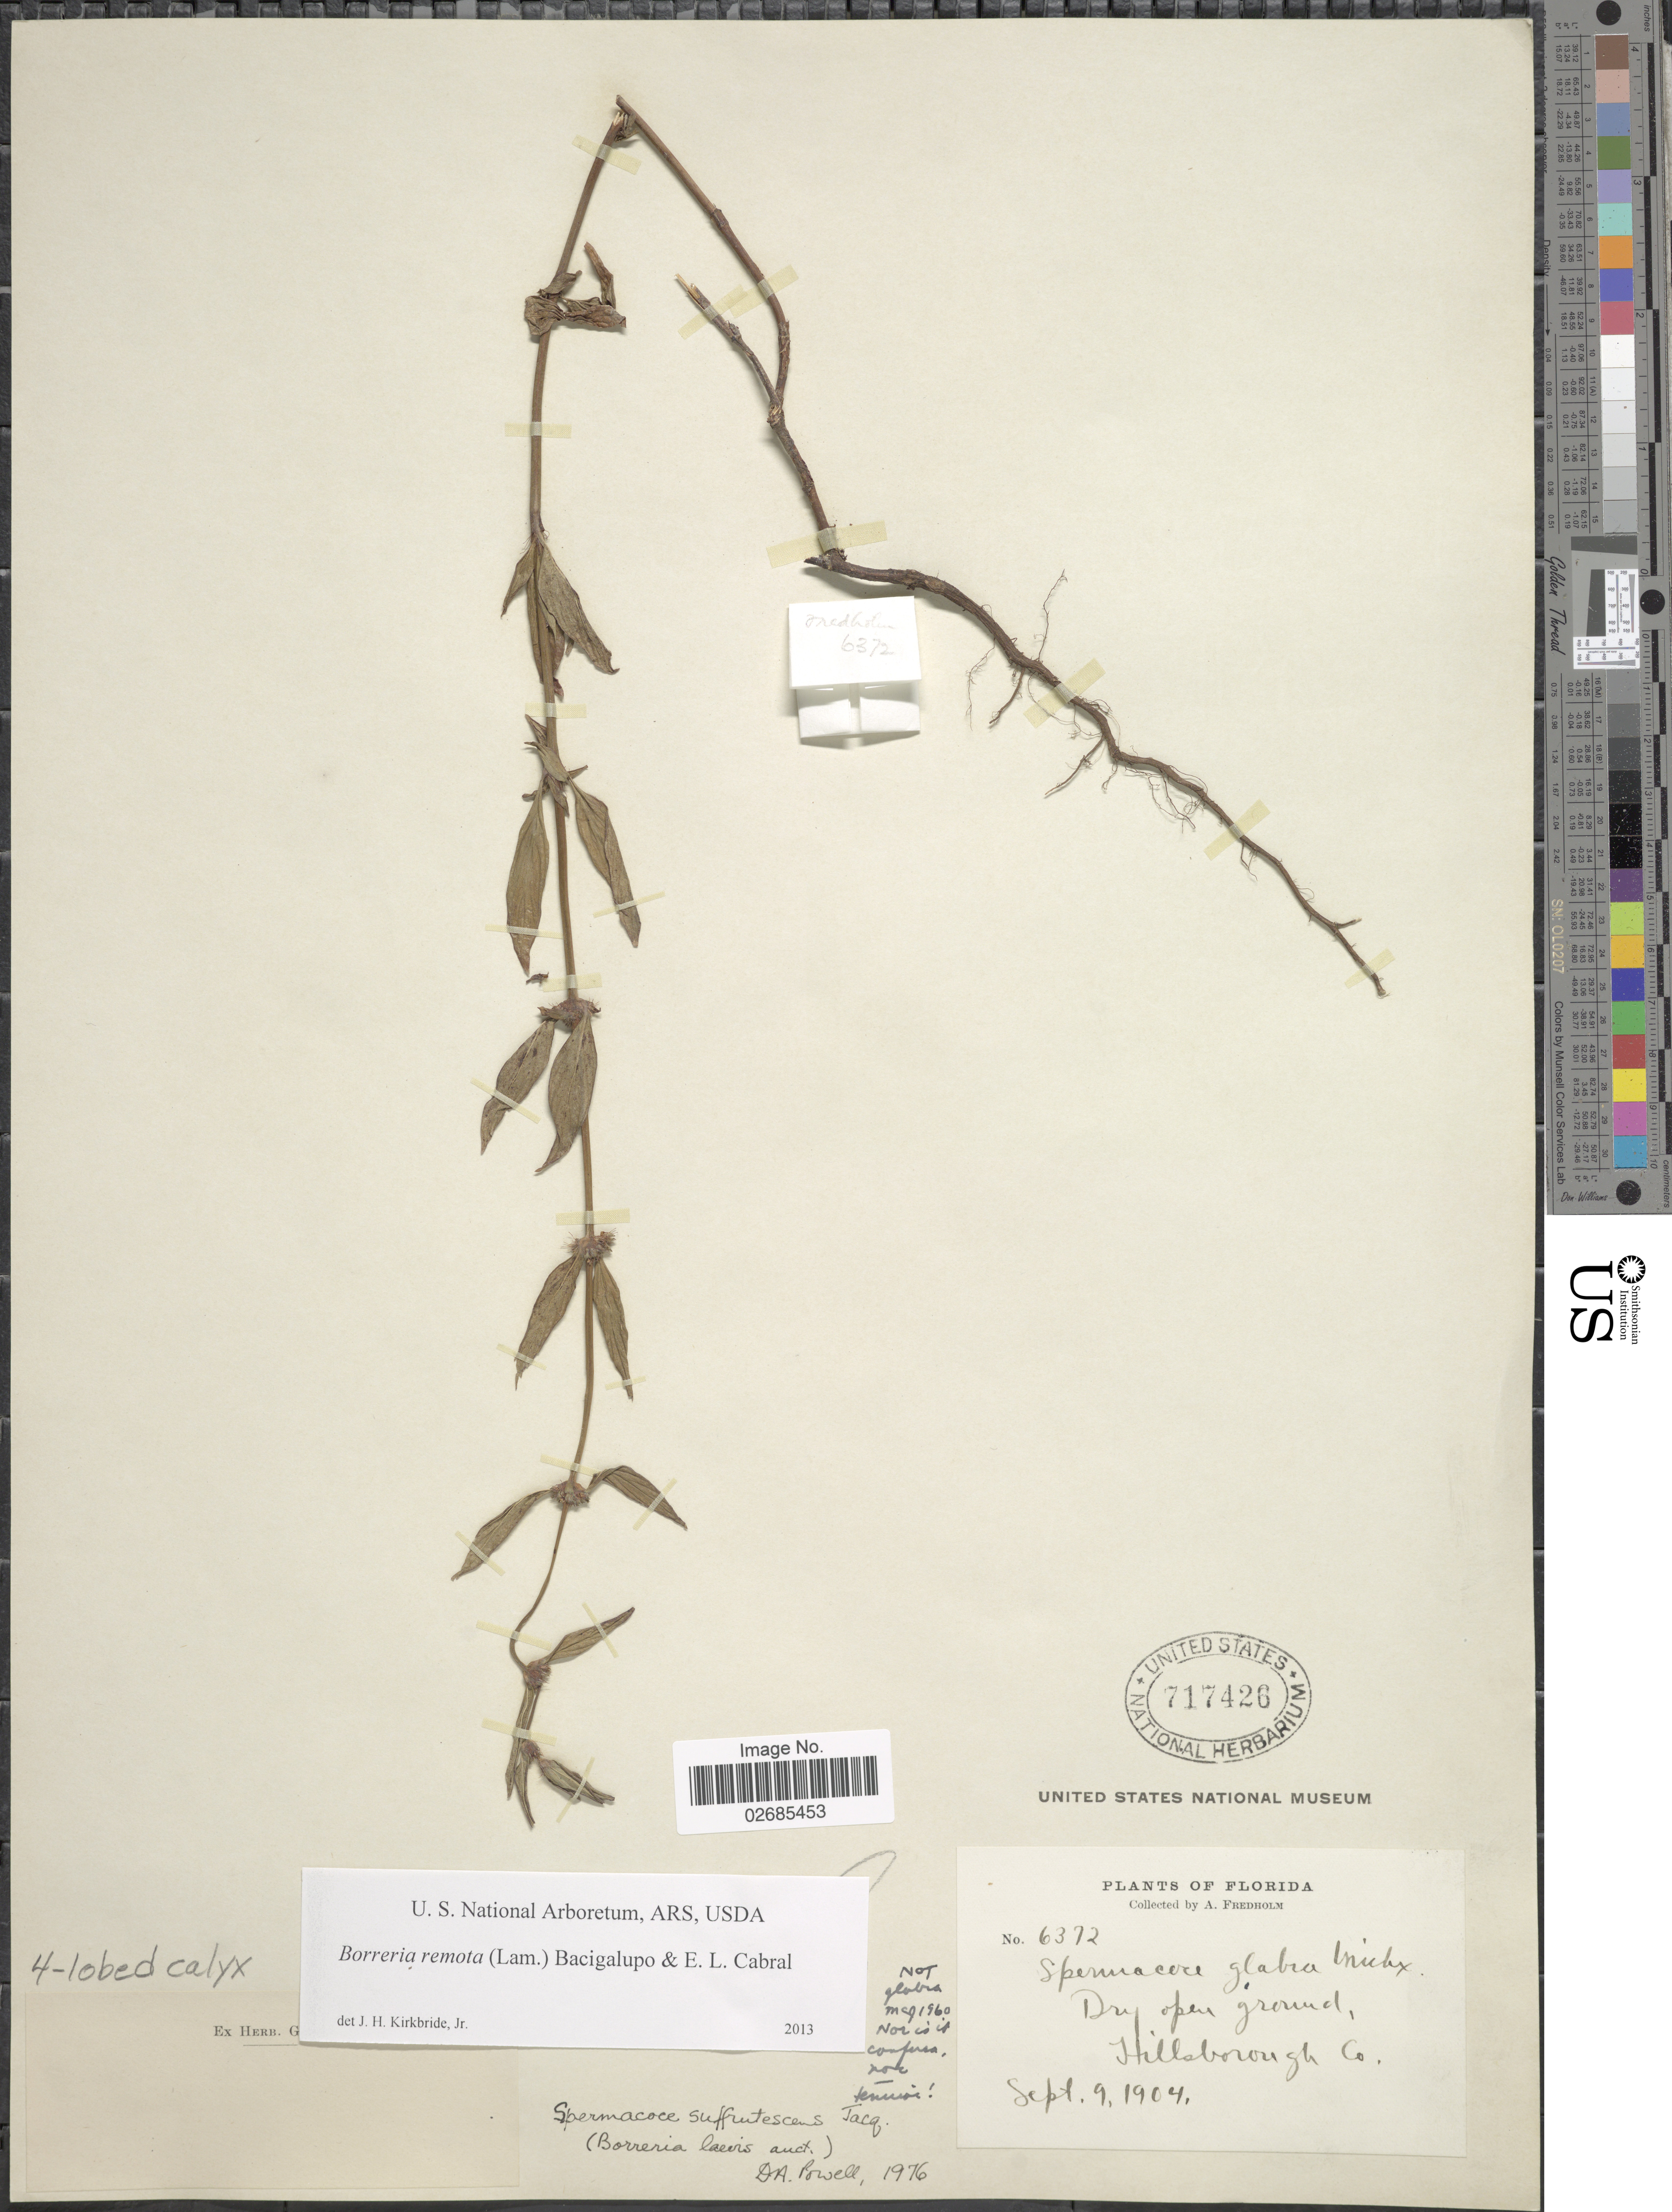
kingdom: Plantae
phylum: Tracheophyta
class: Magnoliopsida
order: Gentianales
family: Rubiaceae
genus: Borreria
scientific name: Borreria remota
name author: (Lam.) Bacigalupo & E.L. Cabral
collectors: A. Fredholm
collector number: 6372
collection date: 1904-09-09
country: United States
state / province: Florida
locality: Hillsborough Co.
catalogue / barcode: US 717426